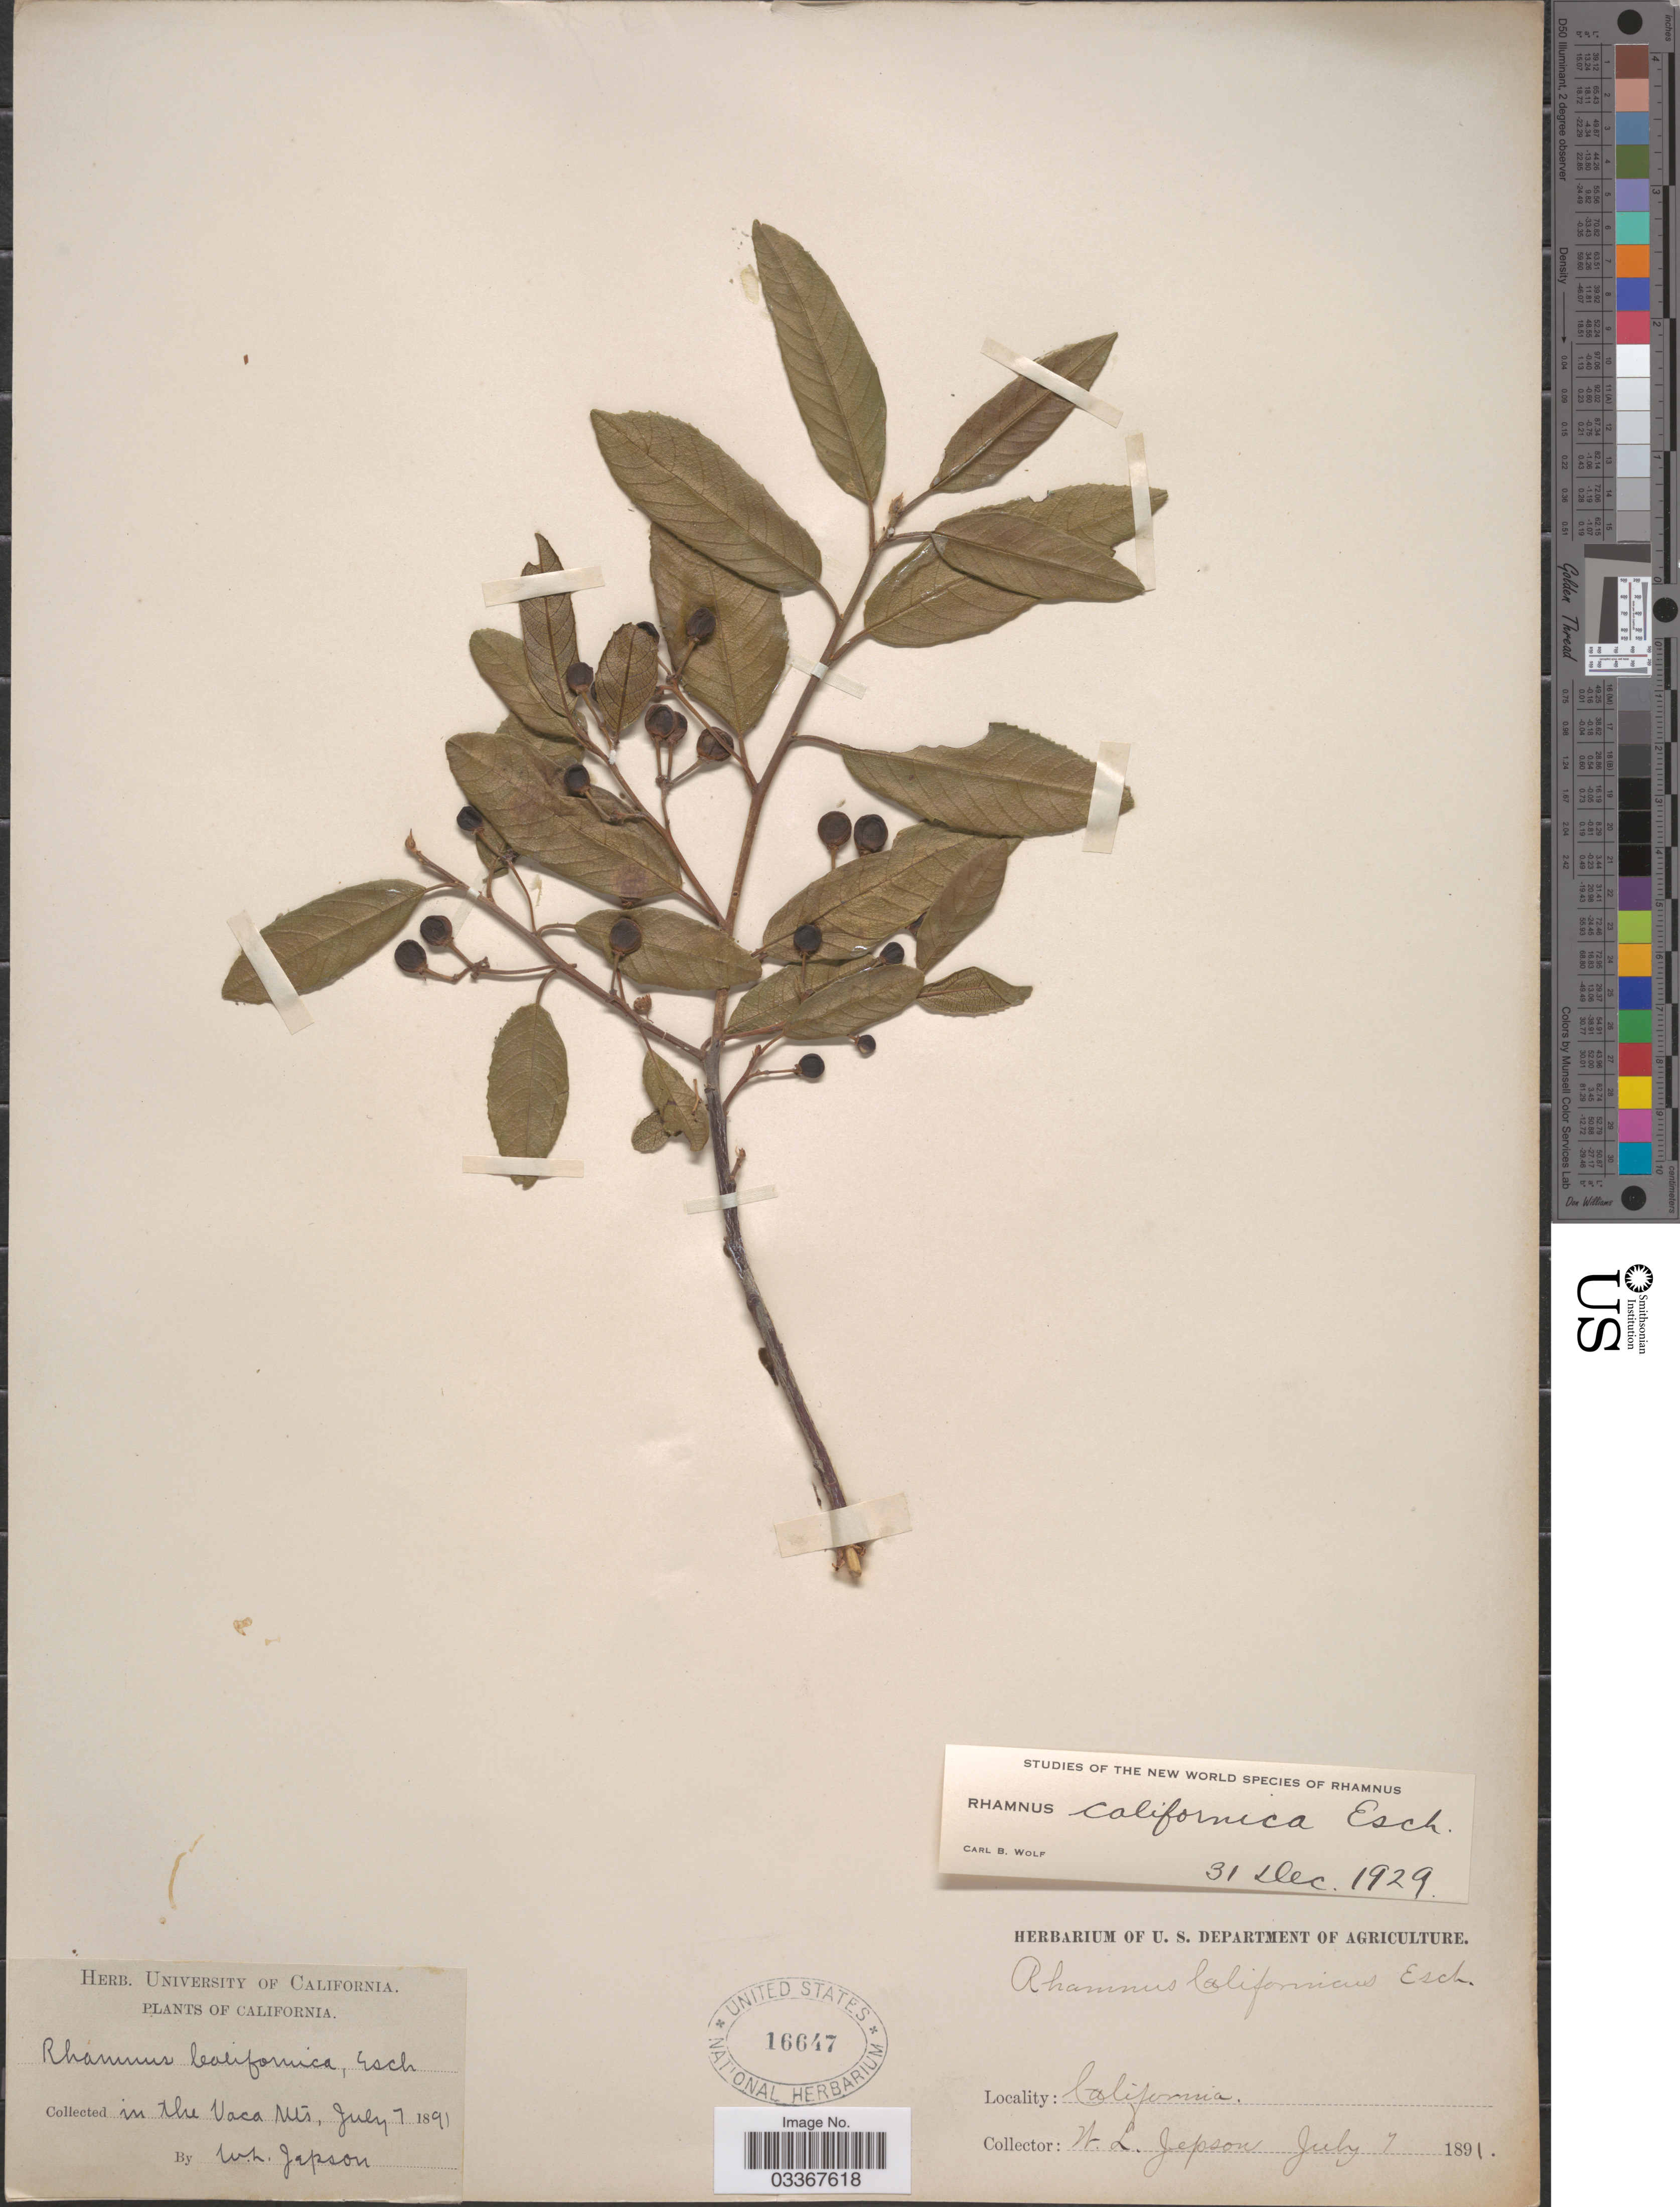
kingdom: Plantae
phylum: Tracheophyta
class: Magnoliopsida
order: Rosales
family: Rhamnaceae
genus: Frangula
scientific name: Frangula californica subsp. californica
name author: (Eschsch.) A. Gray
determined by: Strong, Mark T., (BOT), Smithsonian Institution - National Museum of Natural History (UNITED STATES)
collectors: W. L. Jepson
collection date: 1891-07-07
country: United States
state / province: California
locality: In the Vaca Mts.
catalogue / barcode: US 16647